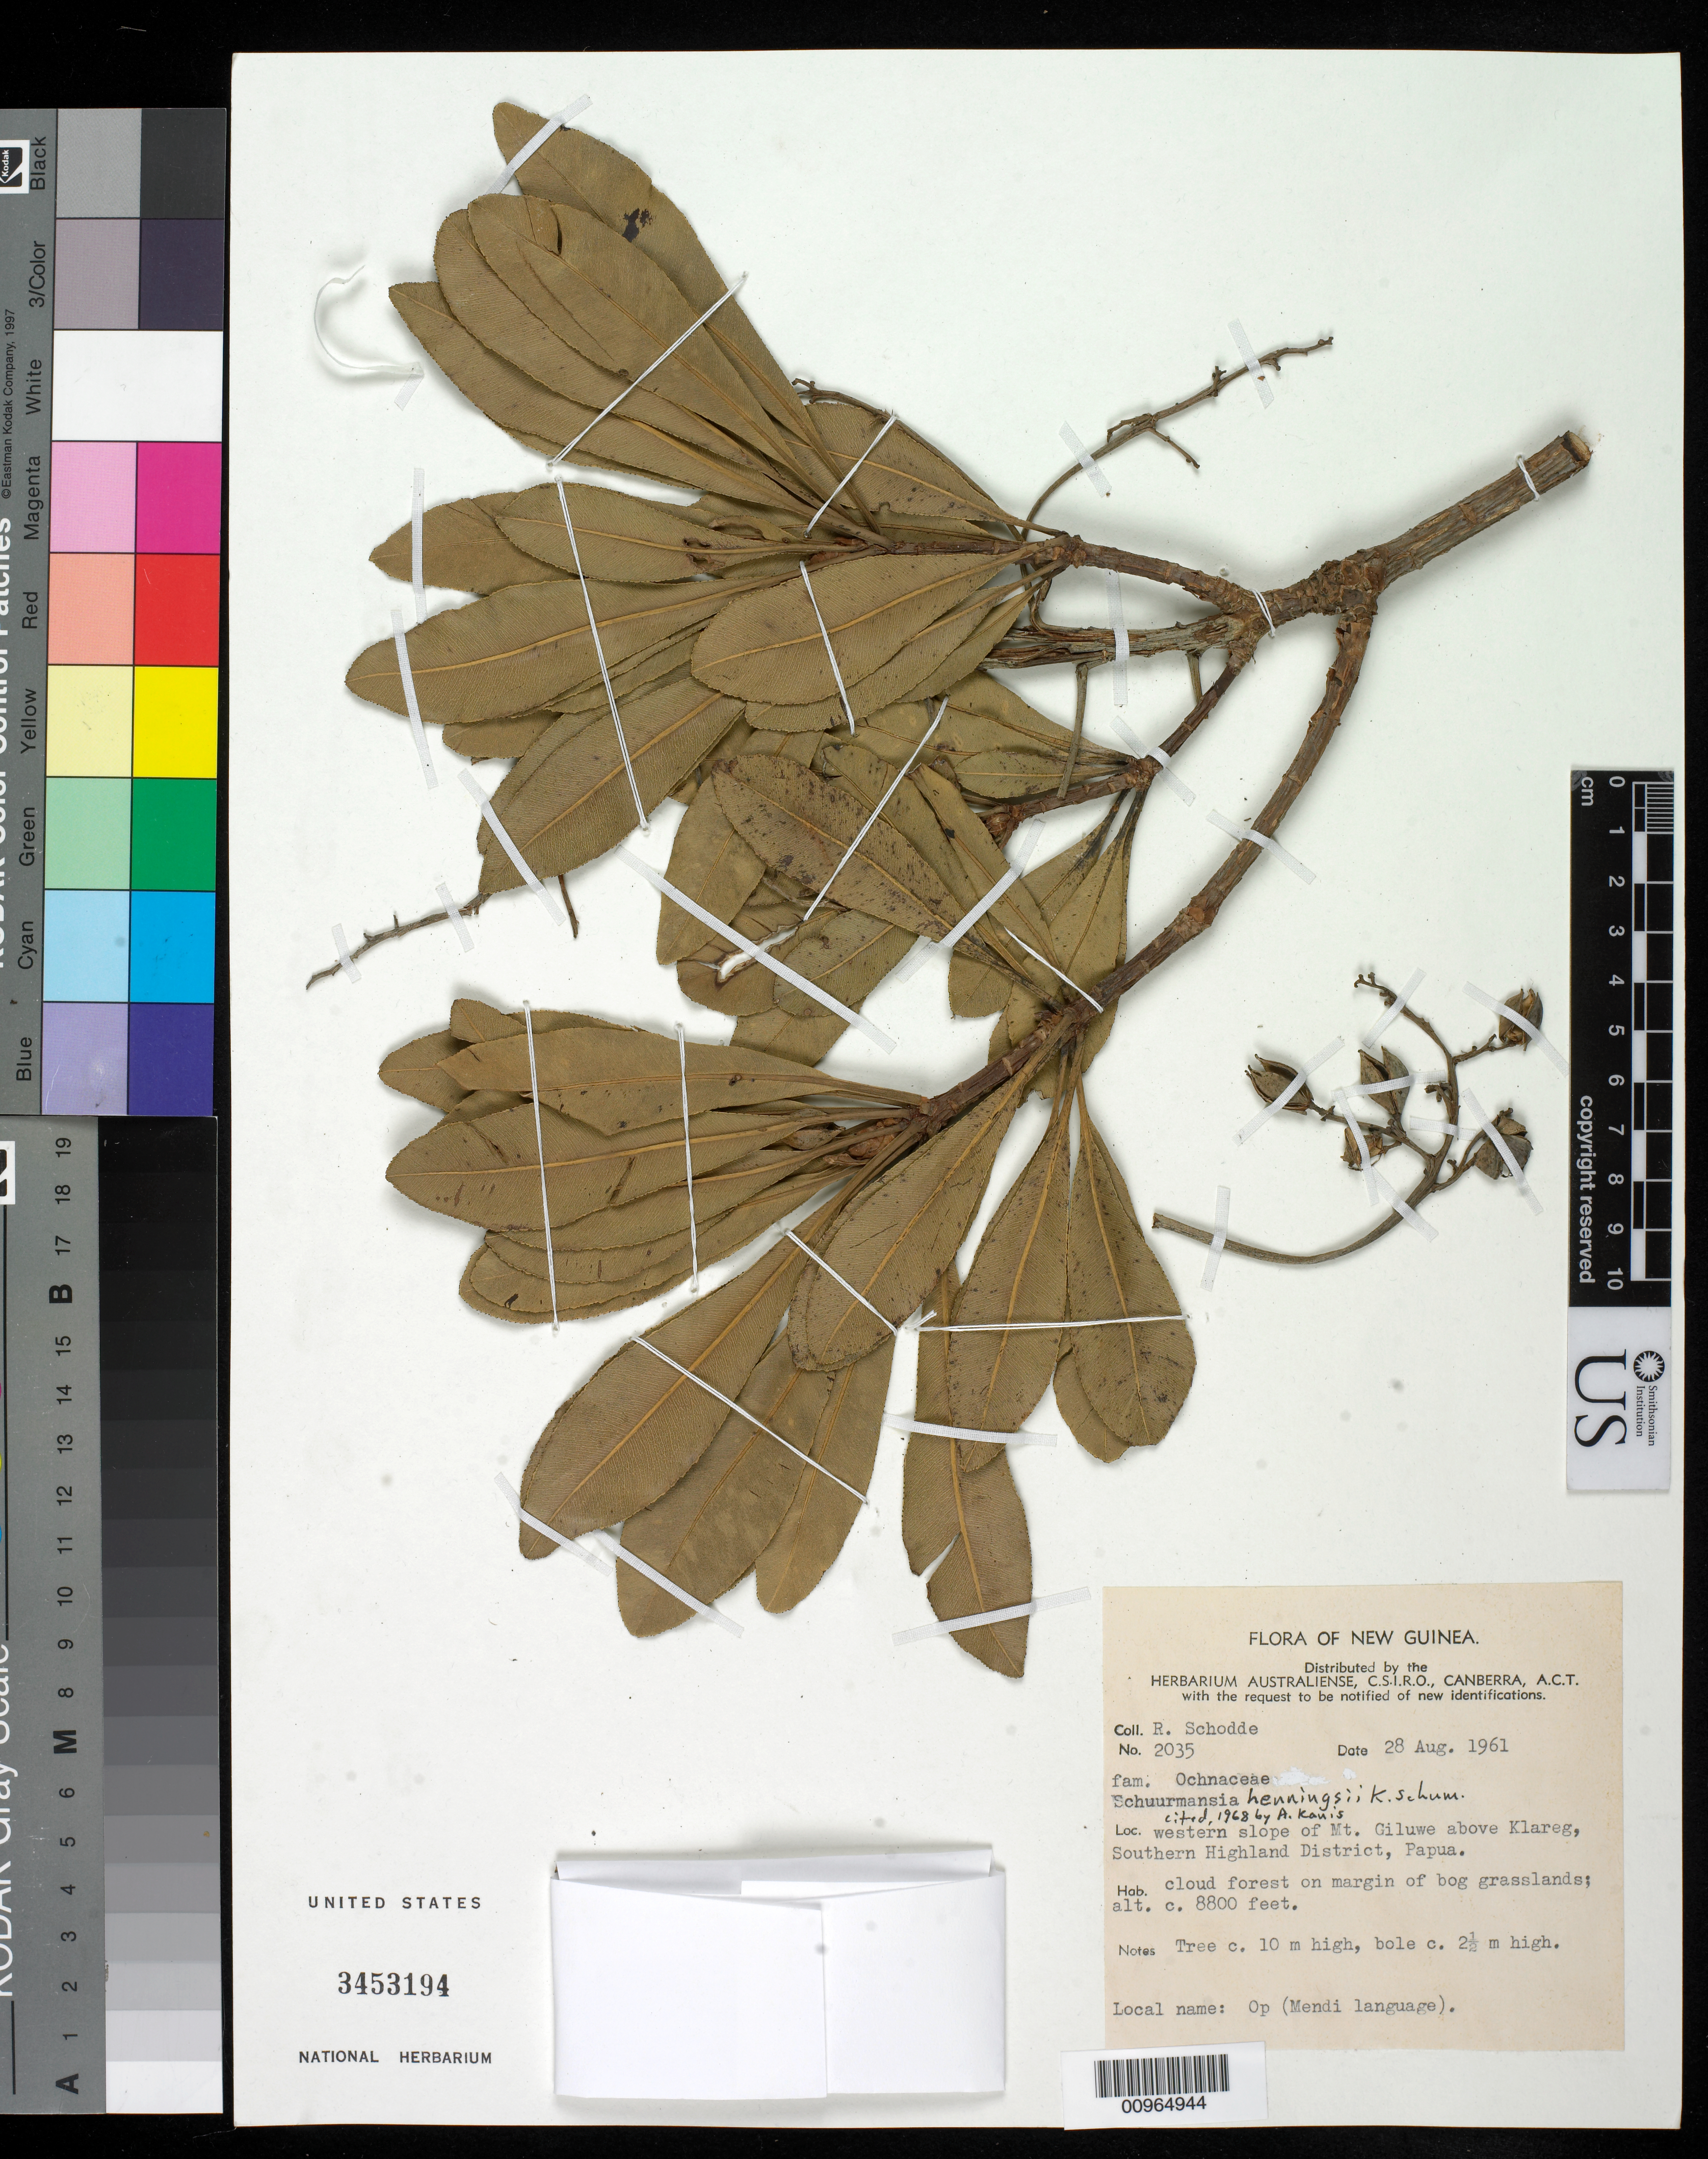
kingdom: Plantae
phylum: Tracheophyta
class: Magnoliopsida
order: Malpighiales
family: Ochnaceae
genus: Schuurmansia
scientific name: Schuurmansia henningsii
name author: K. Schum.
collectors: R. Schodde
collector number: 2035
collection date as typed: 28 Aug 1961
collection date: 1961-08-28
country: Papua New Guinea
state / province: Southern Highlands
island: New Guinea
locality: Western slope of Mt. Giluwe, above Klareg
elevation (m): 2682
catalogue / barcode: US 3453194